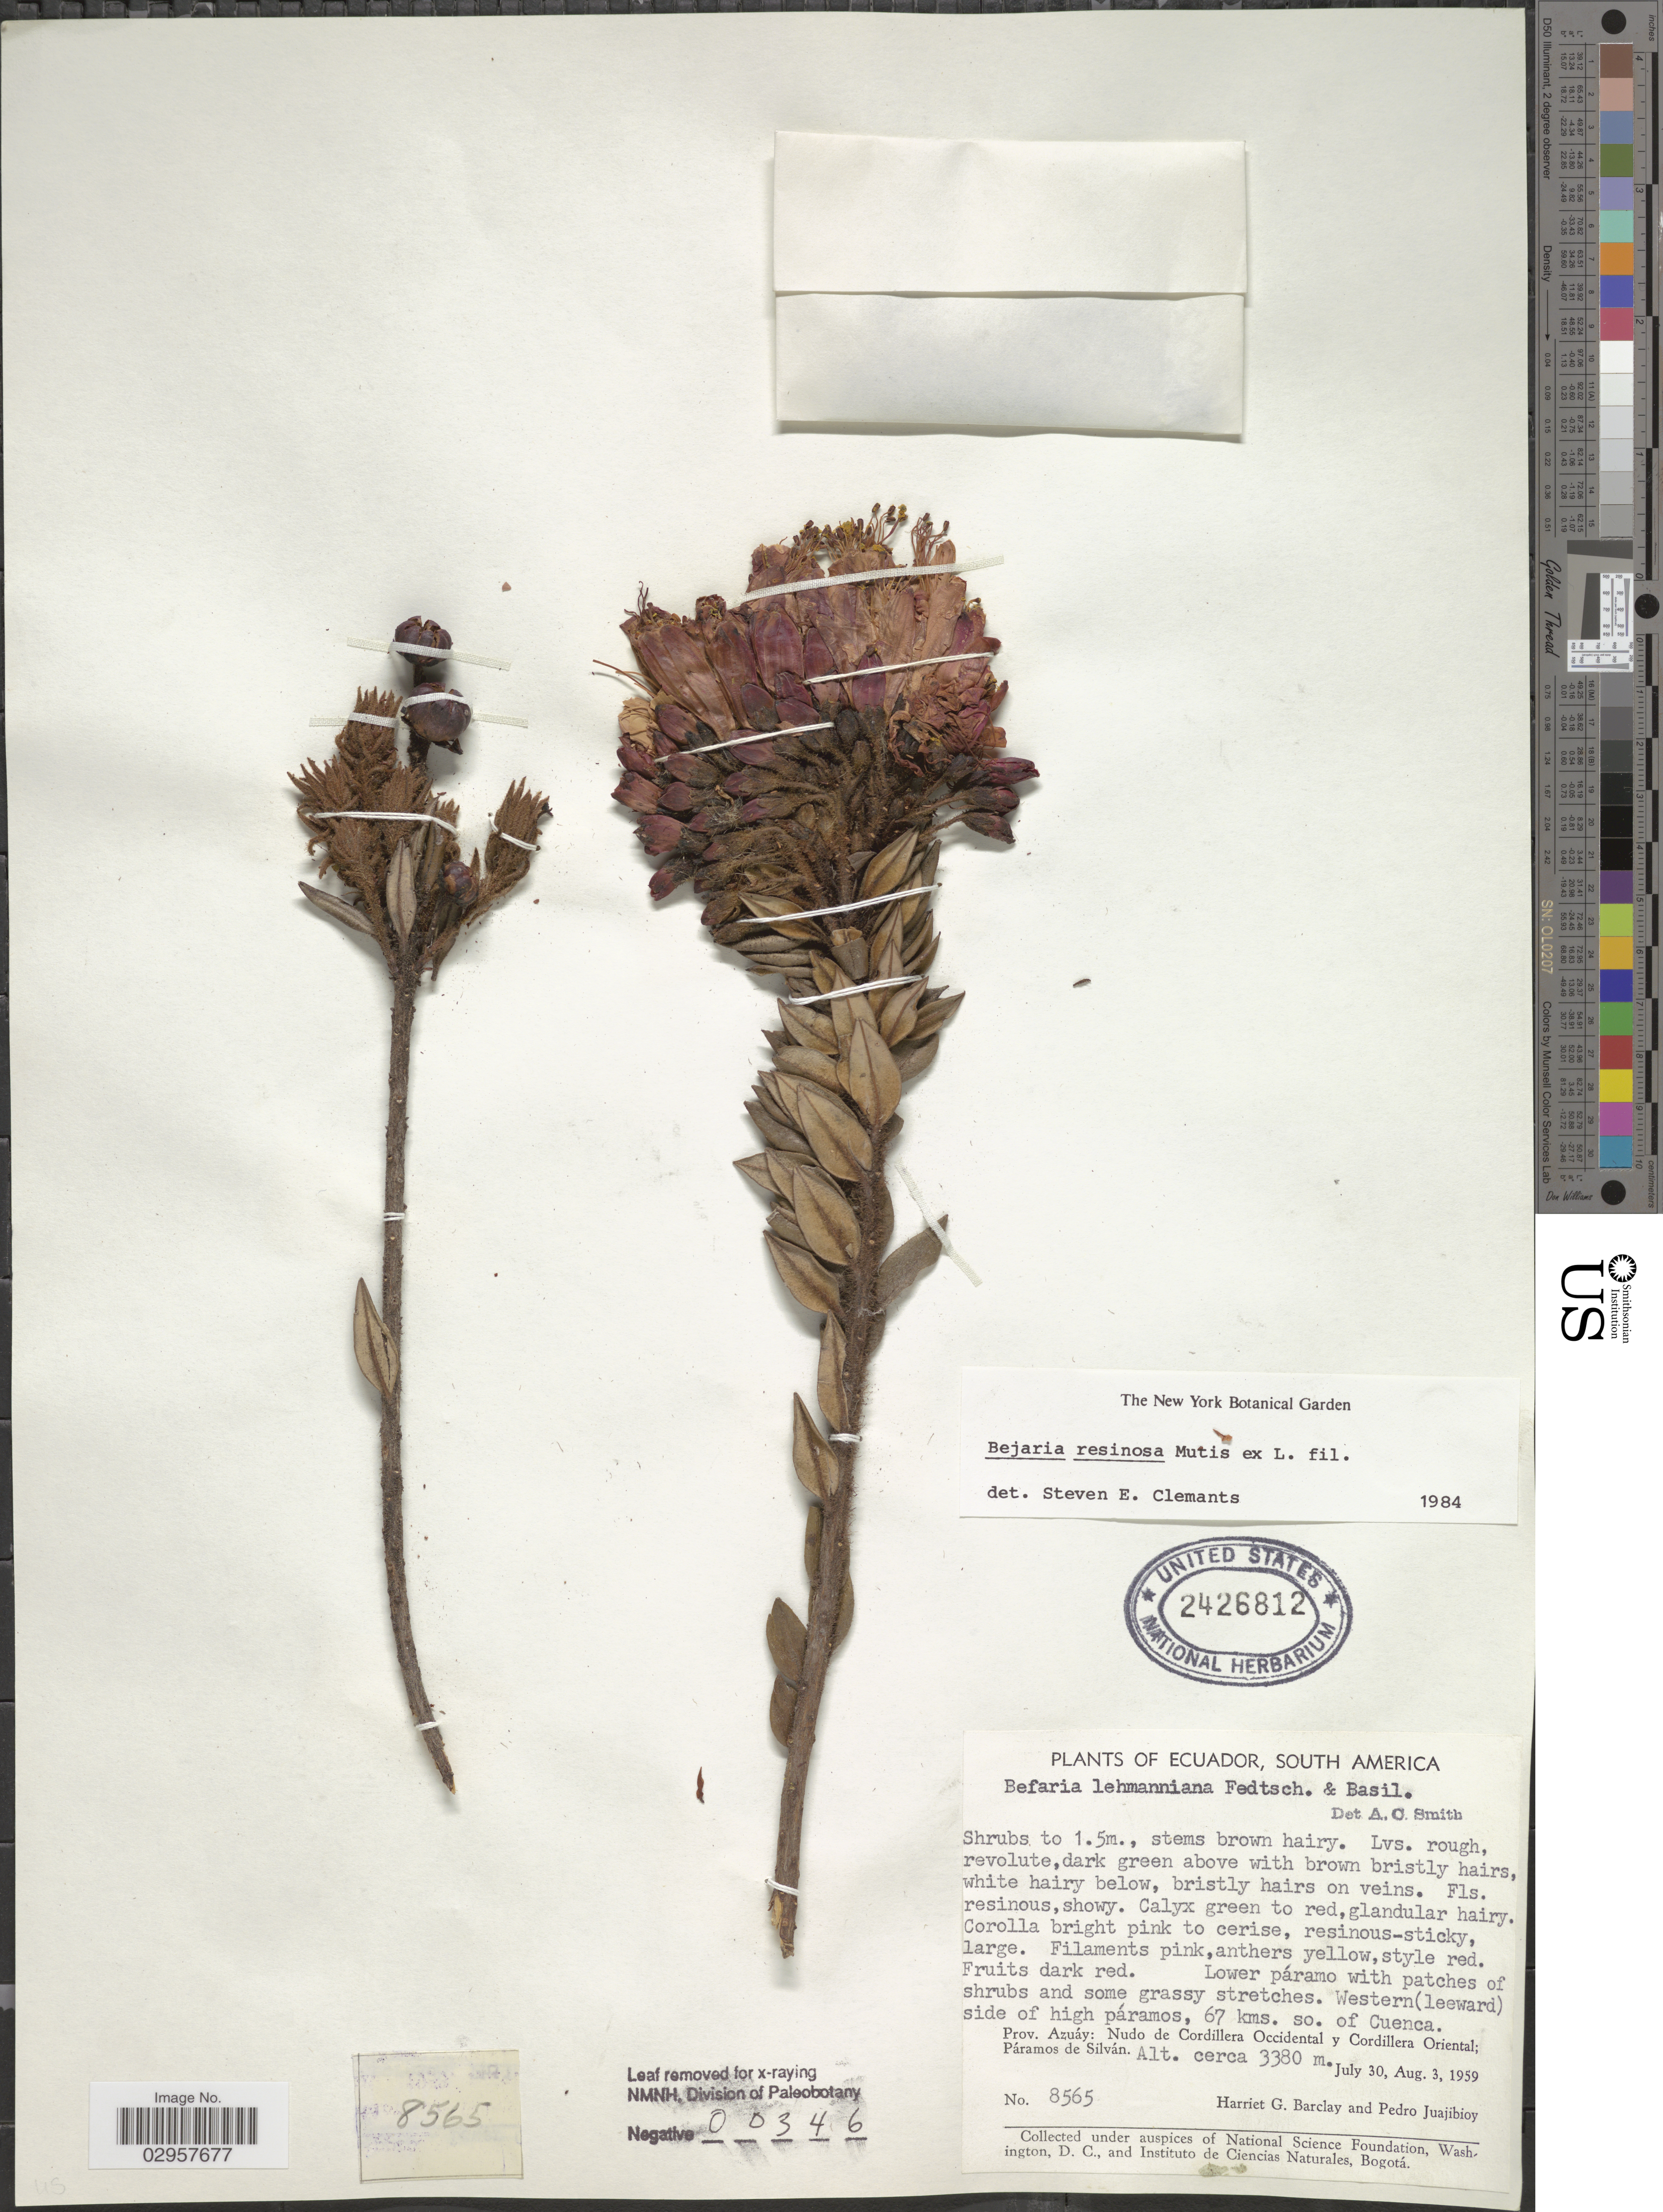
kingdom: Plantae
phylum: Tracheophyta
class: Magnoliopsida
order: Ericales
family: Ericaceae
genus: Befaria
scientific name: Befaria resinosa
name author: Mutis ex L. f.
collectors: H. G. Barclay & P. Juajibioy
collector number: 8565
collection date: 1959-07-30/1959-08-03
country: Ecuador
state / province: Azuay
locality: Nudo de Cordillera Occidental y Cordillera Oriental; Páramos de Silván. Western (leeward) side of high páramos, 67 kms. so. of Cuenca.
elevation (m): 3380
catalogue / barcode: US 2426812